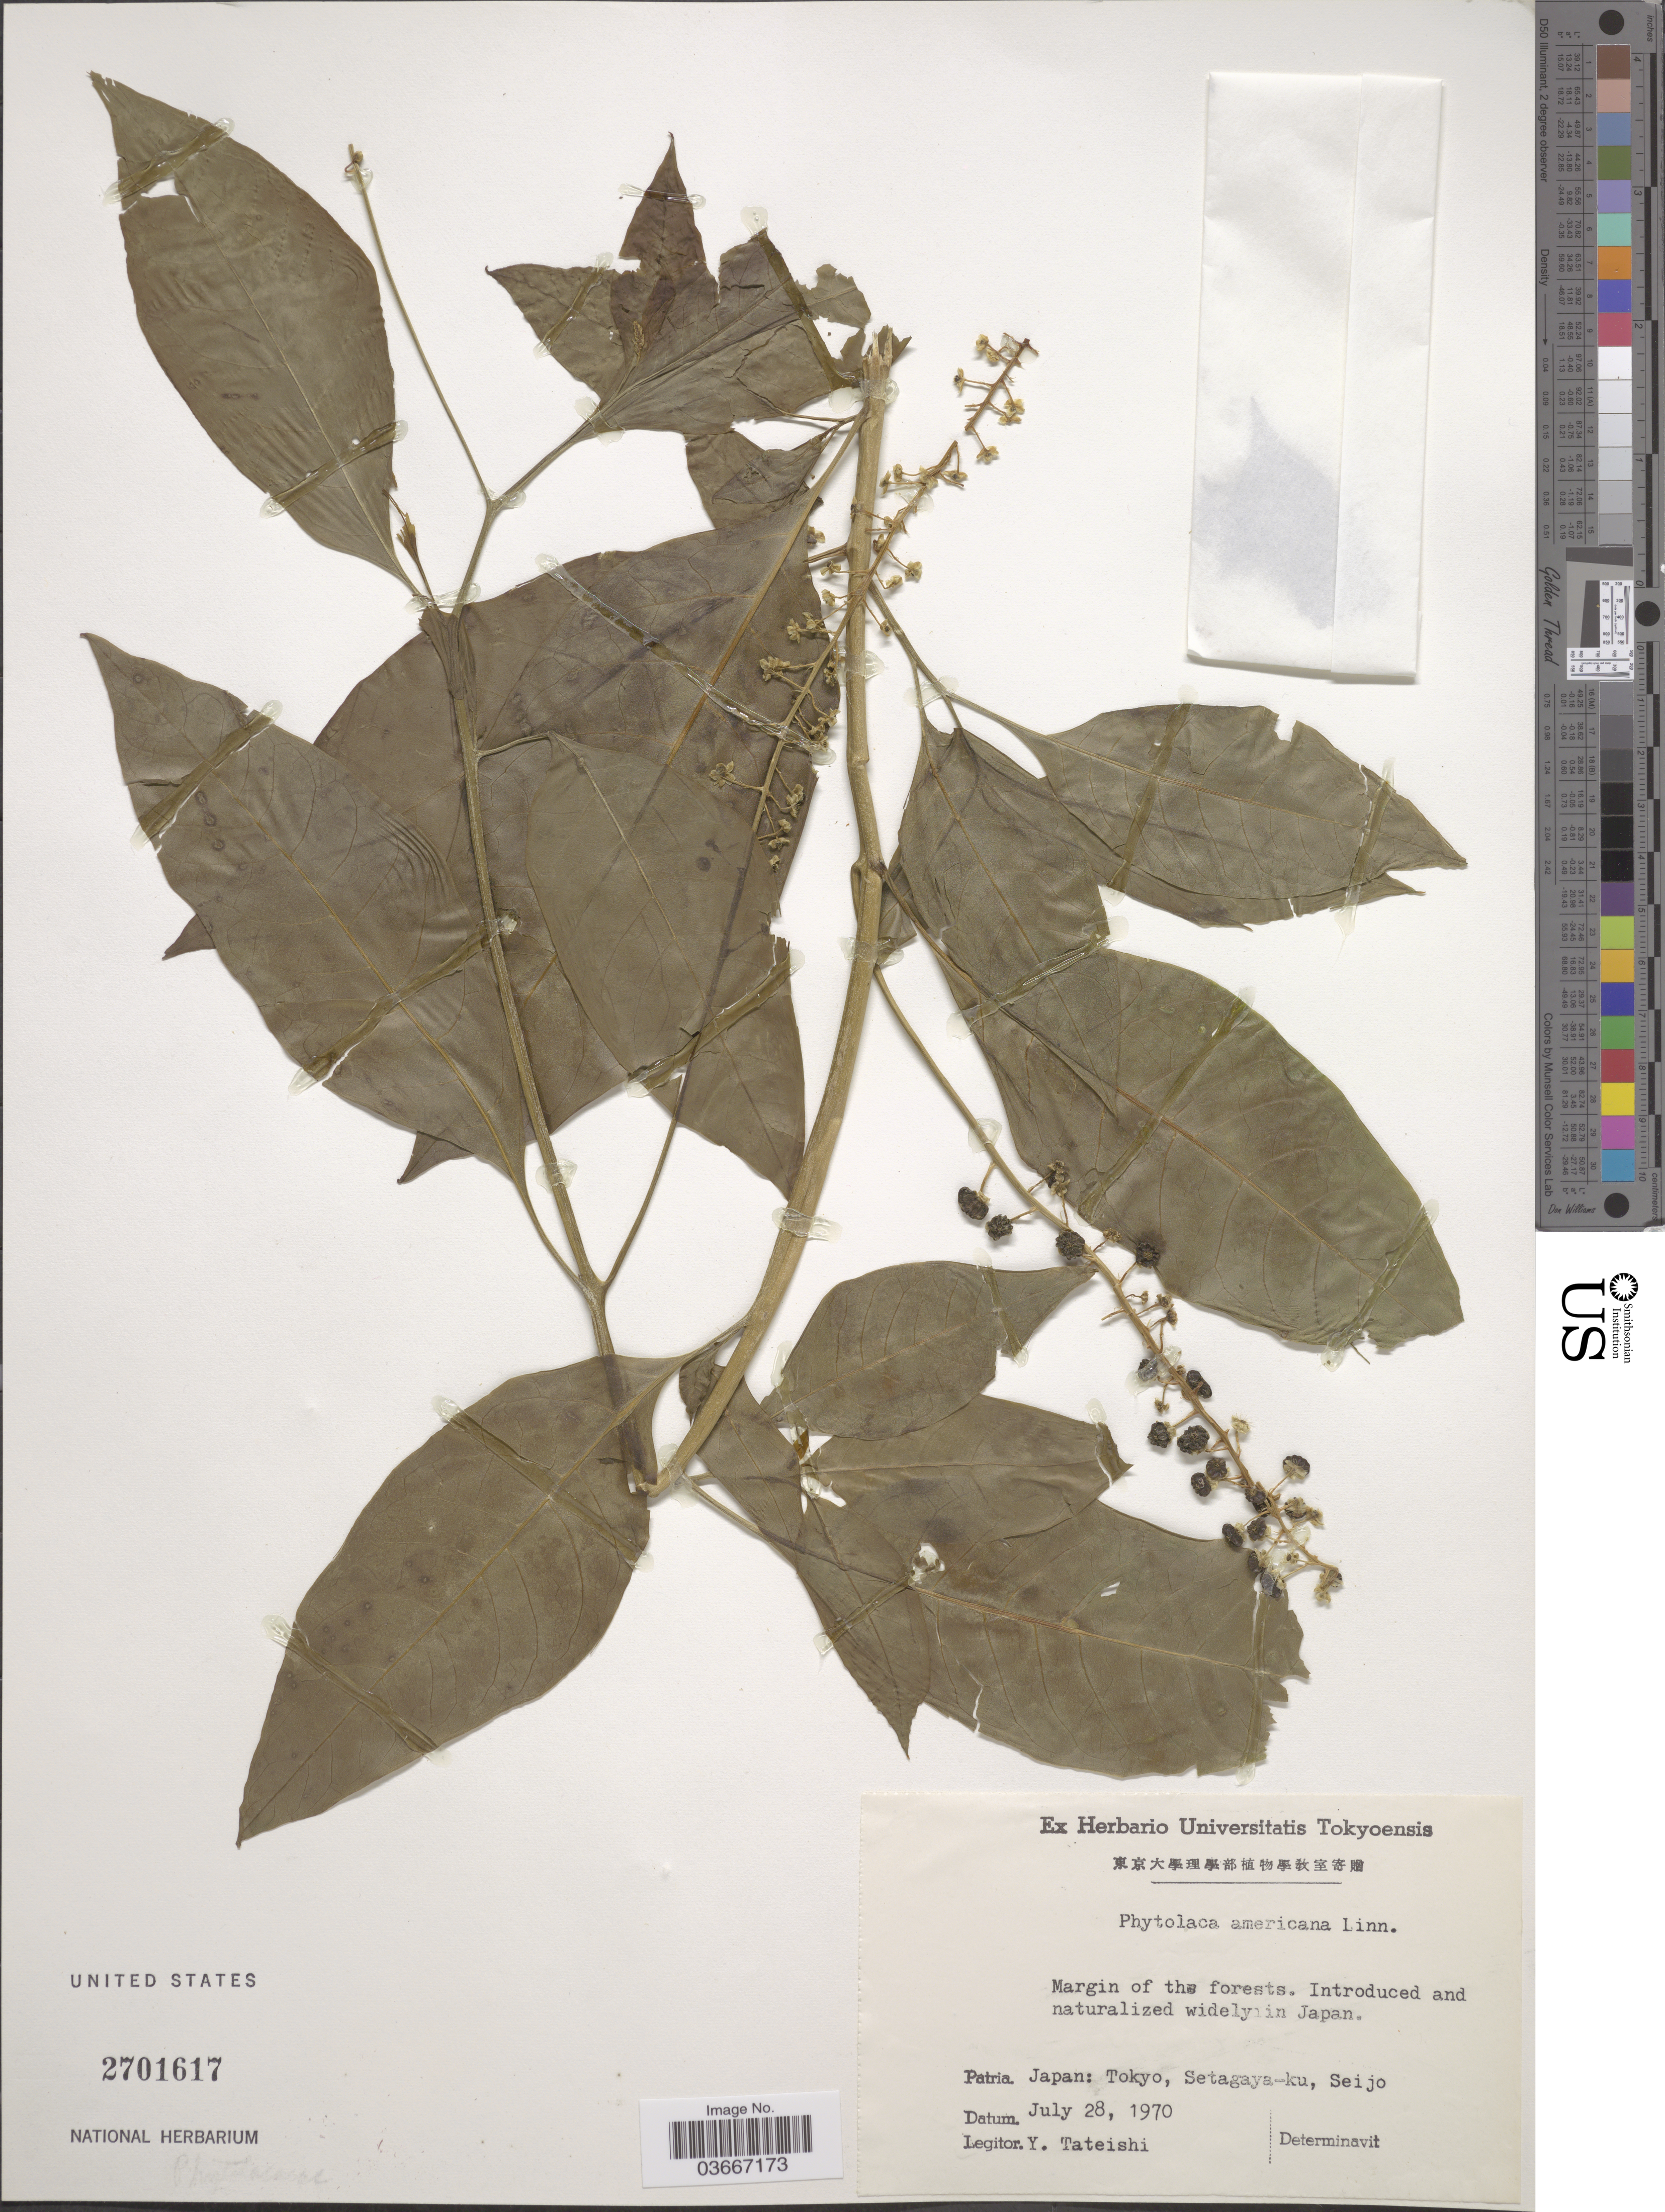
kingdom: Plantae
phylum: Tracheophyta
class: Magnoliopsida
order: Caryophyllales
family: Phytolaccaceae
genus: Phytolacca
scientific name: Phytolacca americana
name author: L.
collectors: Y. Tateishi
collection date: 1970-07-28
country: Japan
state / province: Tokyo, Federal City of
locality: Japan: Tokyo, Setagaya-ku, Seijo.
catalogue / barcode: US 2701617